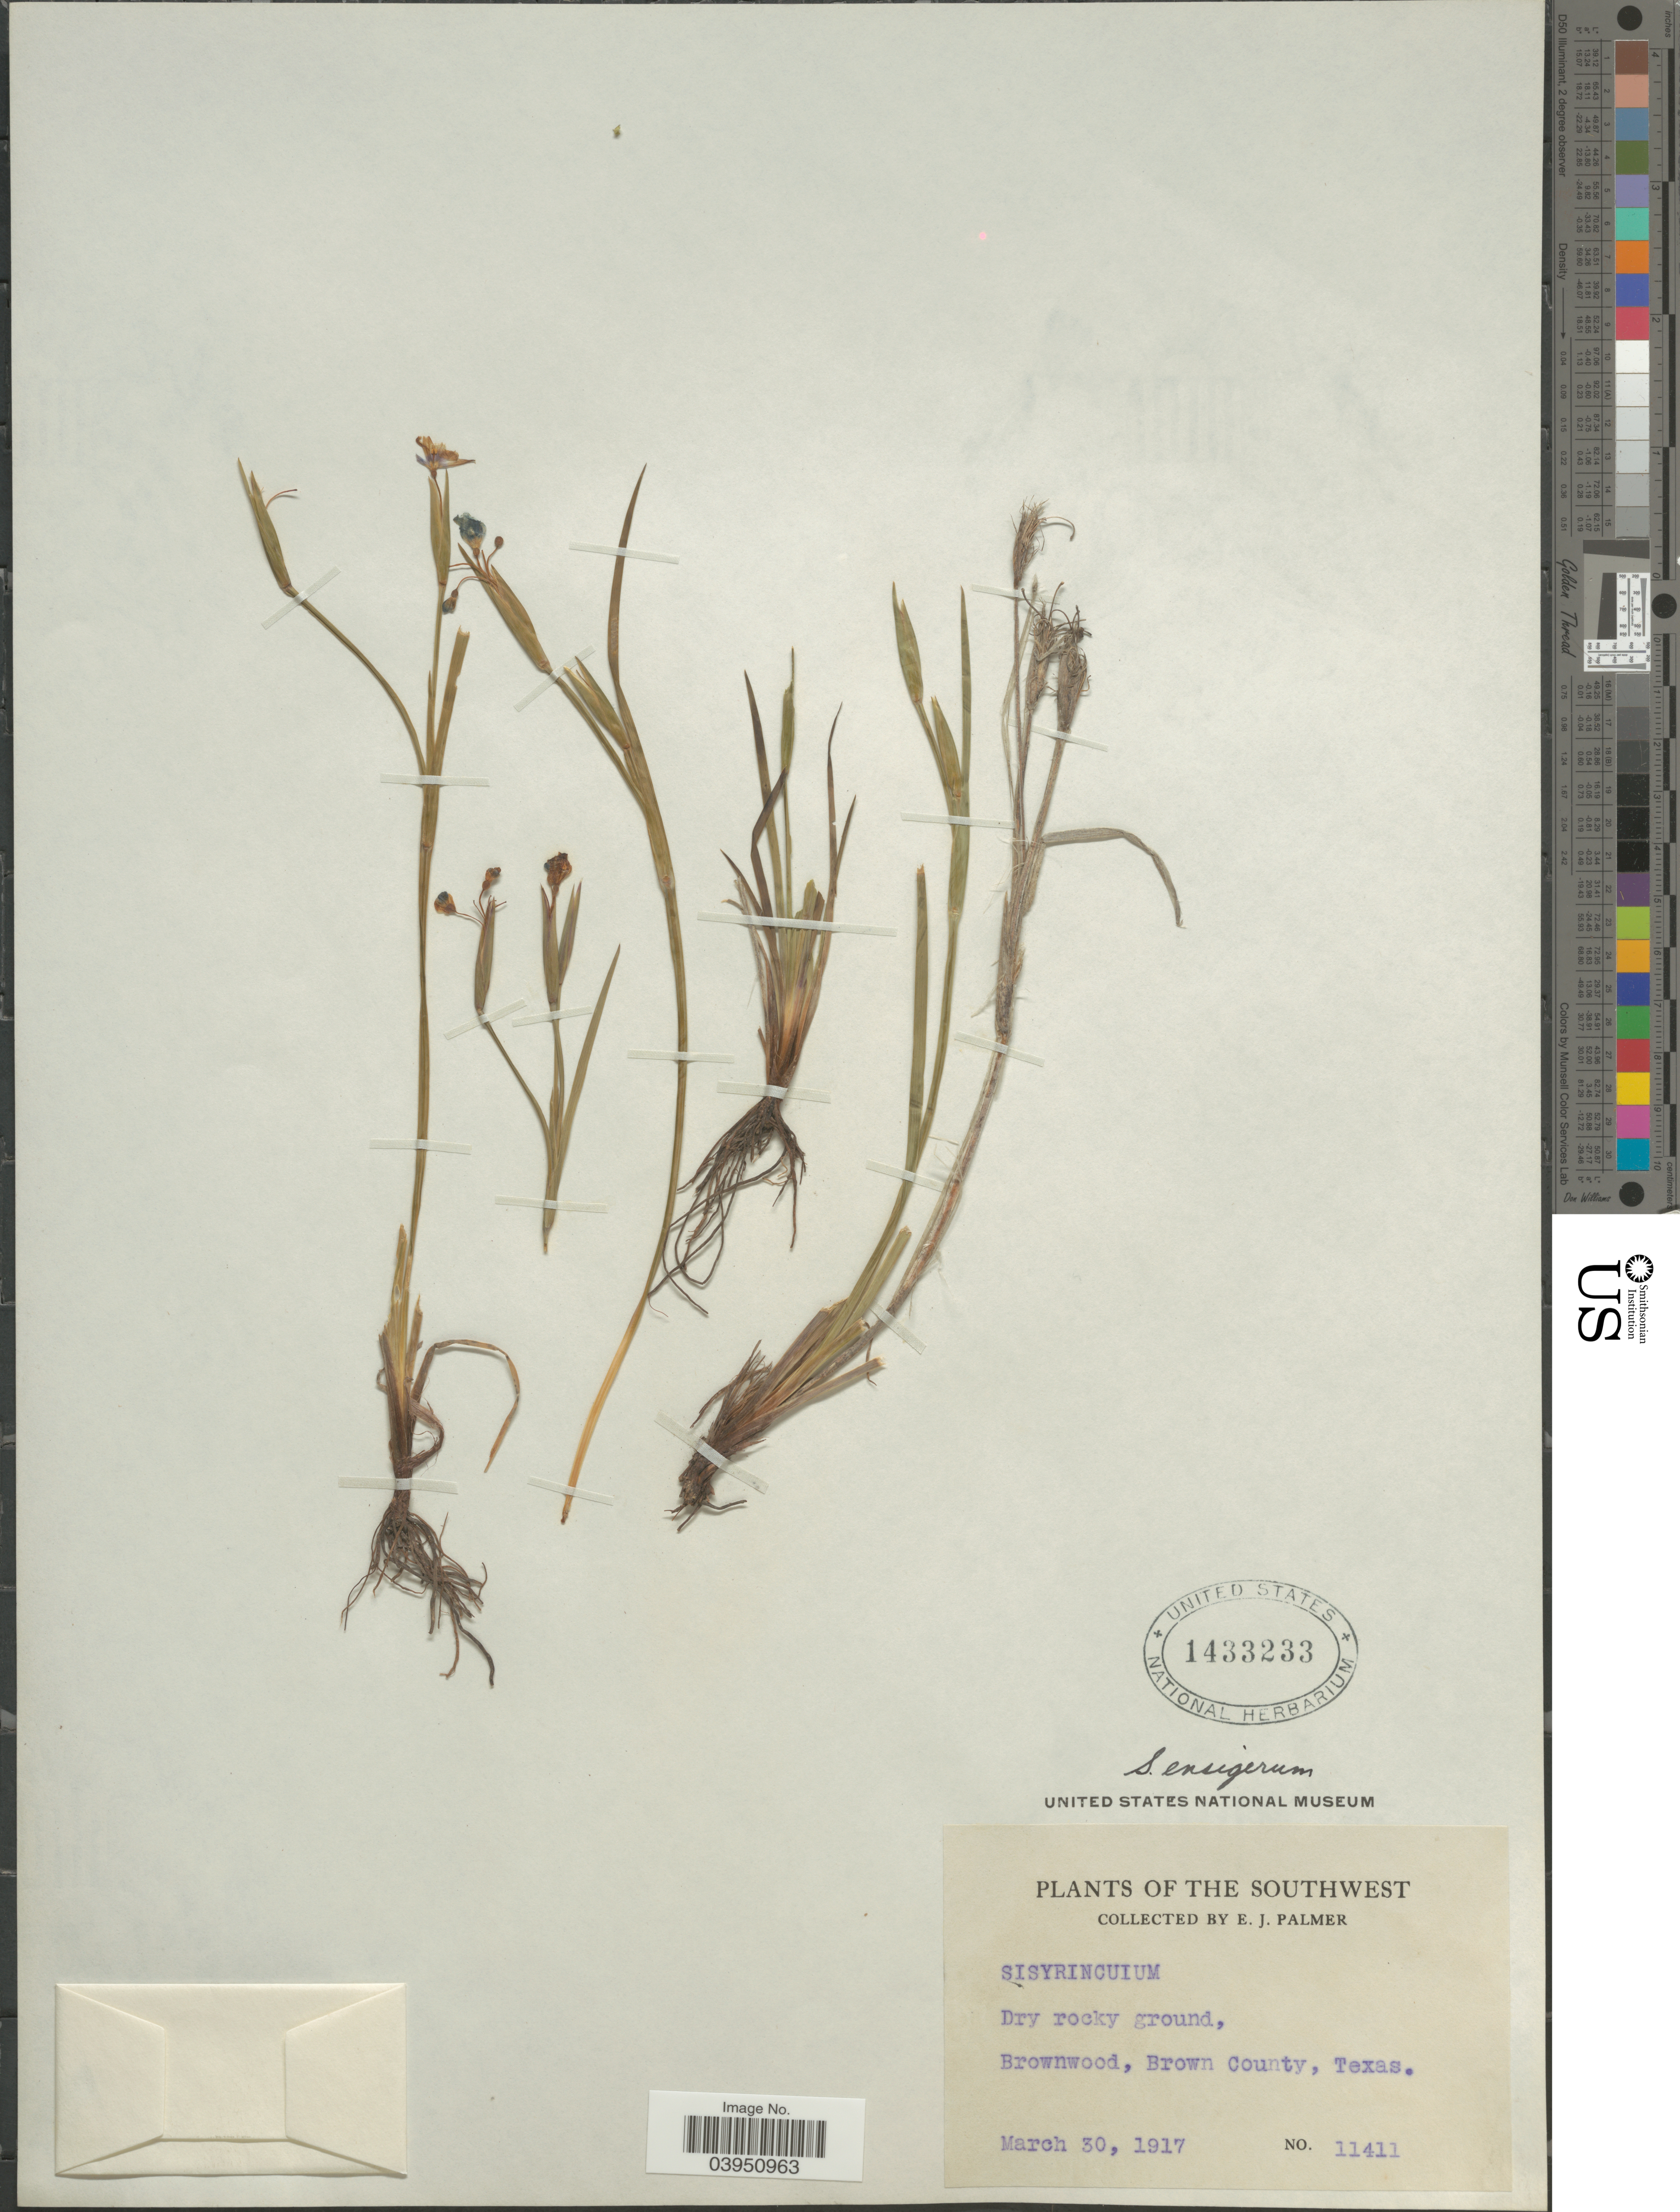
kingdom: Plantae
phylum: Tracheophyta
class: Liliopsida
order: Asparagales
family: Iridaceae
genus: Sisyrinchium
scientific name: Sisyrinchium ensigerum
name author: E.P. Bicknell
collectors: E. J. Palmer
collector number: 11411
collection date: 1917-03-30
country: United States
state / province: Texas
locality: The Southwest. Brownwood, Brown County.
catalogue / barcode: US 1433233